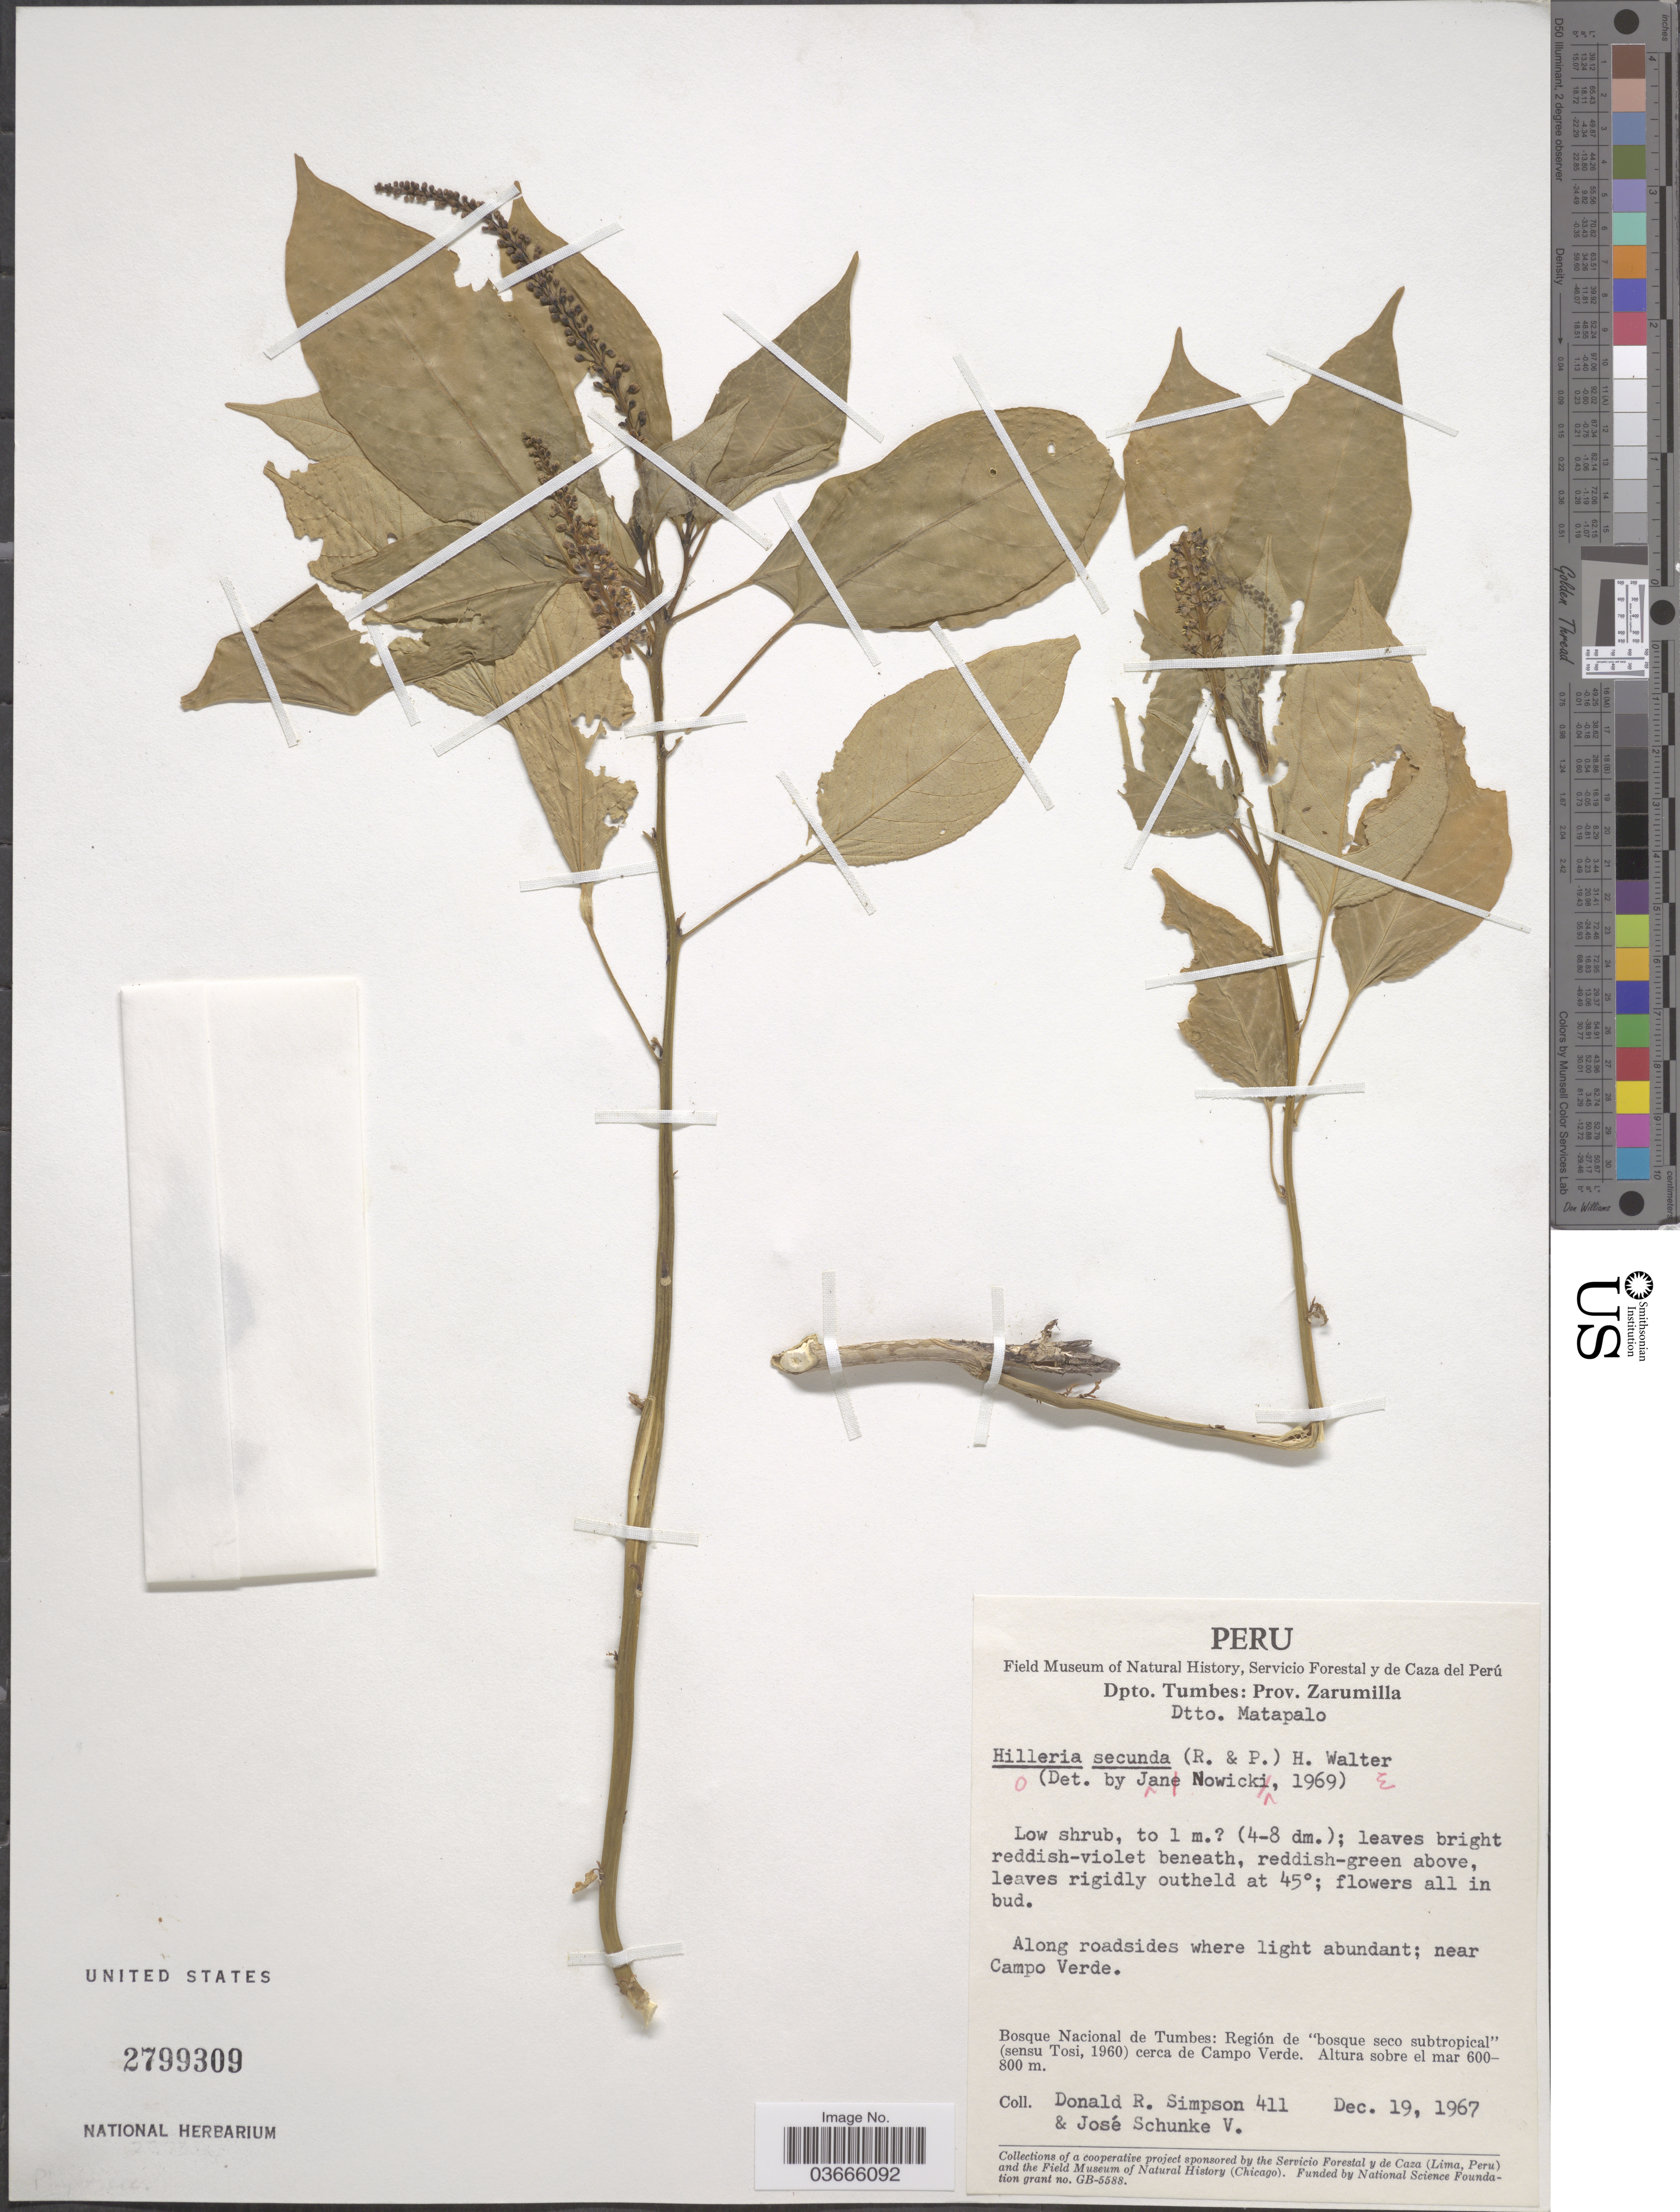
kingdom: Plantae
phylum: Tracheophyta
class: Magnoliopsida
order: Caryophyllales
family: Phytolaccaceae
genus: Hilleria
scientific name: Hilleria secunda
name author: (Ruiz & Pav.) H. Walter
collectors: D. R. Simpson & J. Schunke Vigo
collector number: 411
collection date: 1967-12-19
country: Peru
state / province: Tumbes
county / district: Zarumilla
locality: Dpto. Tumbes: Prov. Zarumilla. Dtto. Matapalo. Along roadsides where light abundant; near Campo Verde. Bosque Nacional de Tumbes: Región de "bosque seco subtropical" (sensu Tosi, 1960) cerca de Campo Verde.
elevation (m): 600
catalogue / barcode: US 2799309